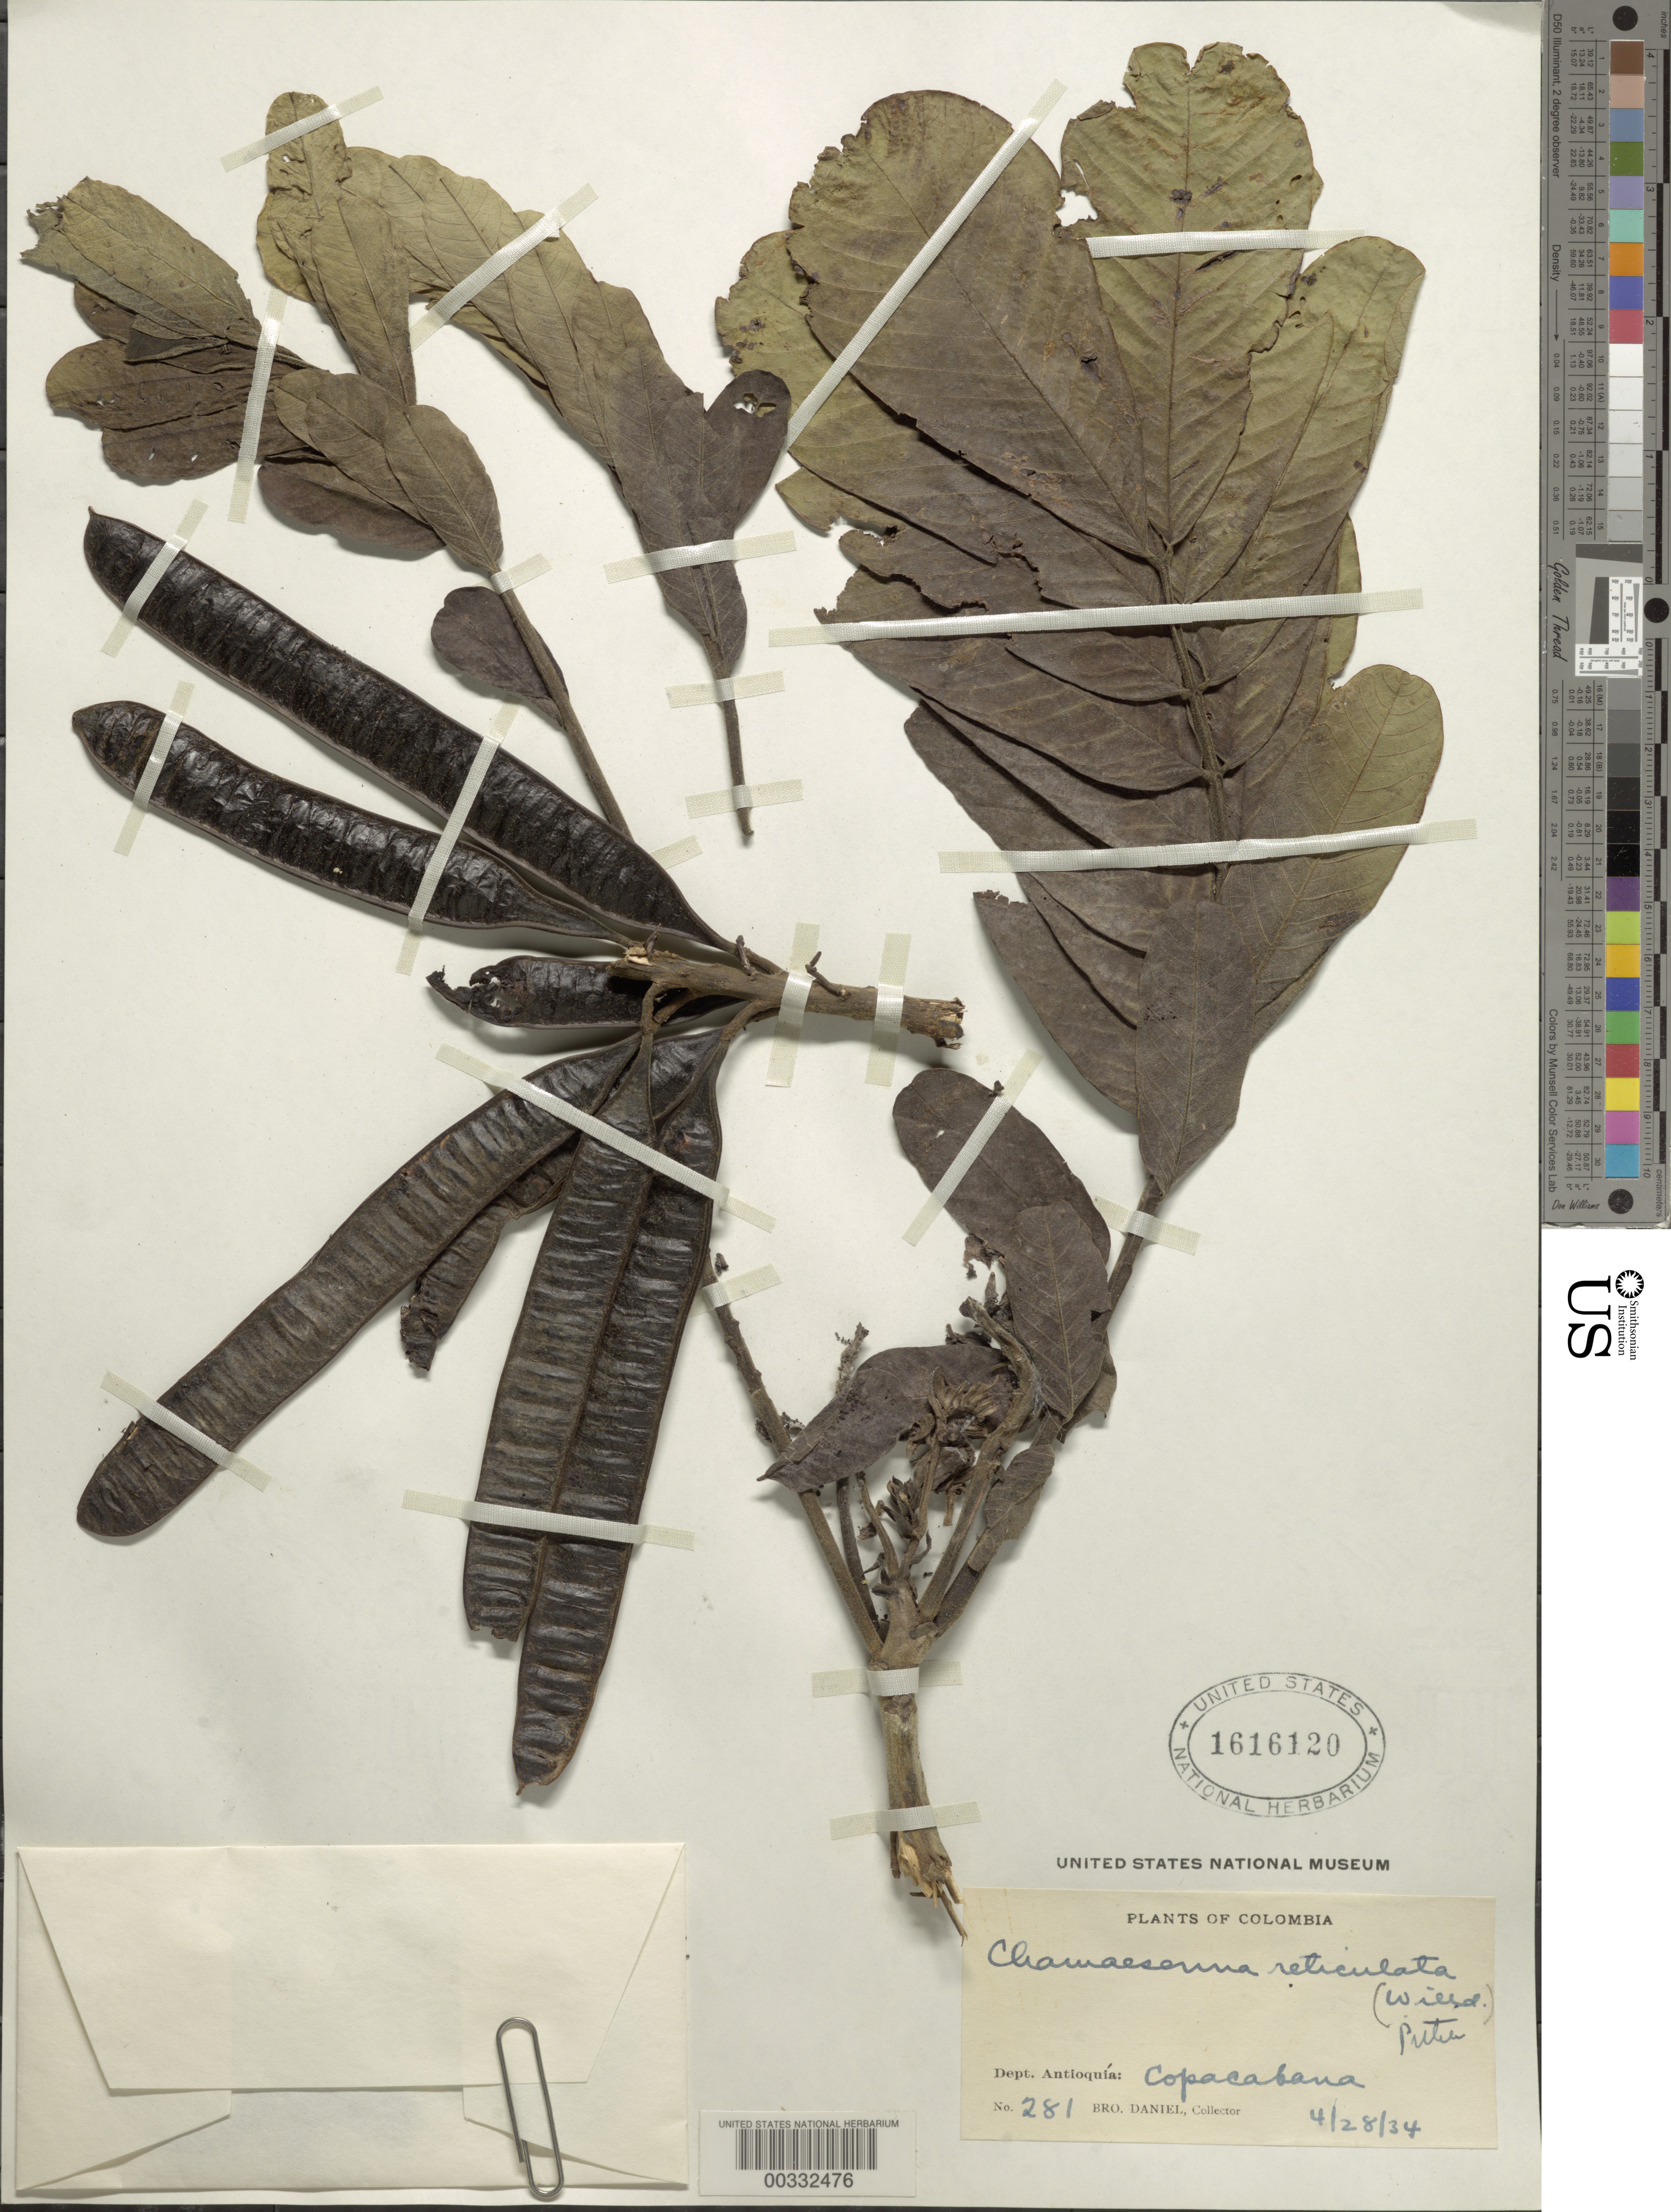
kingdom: Plantae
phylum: Tracheophyta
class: Magnoliopsida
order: Fabales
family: Fabaceae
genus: Senna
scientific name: Senna reticulata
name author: (Willd.) H.S. Irwin & Barneby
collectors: Bro. Daniel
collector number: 281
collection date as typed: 28 Apr 1934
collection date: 1934-04-28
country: Colombia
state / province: Antioquia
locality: Copacabana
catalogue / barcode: US 1616120